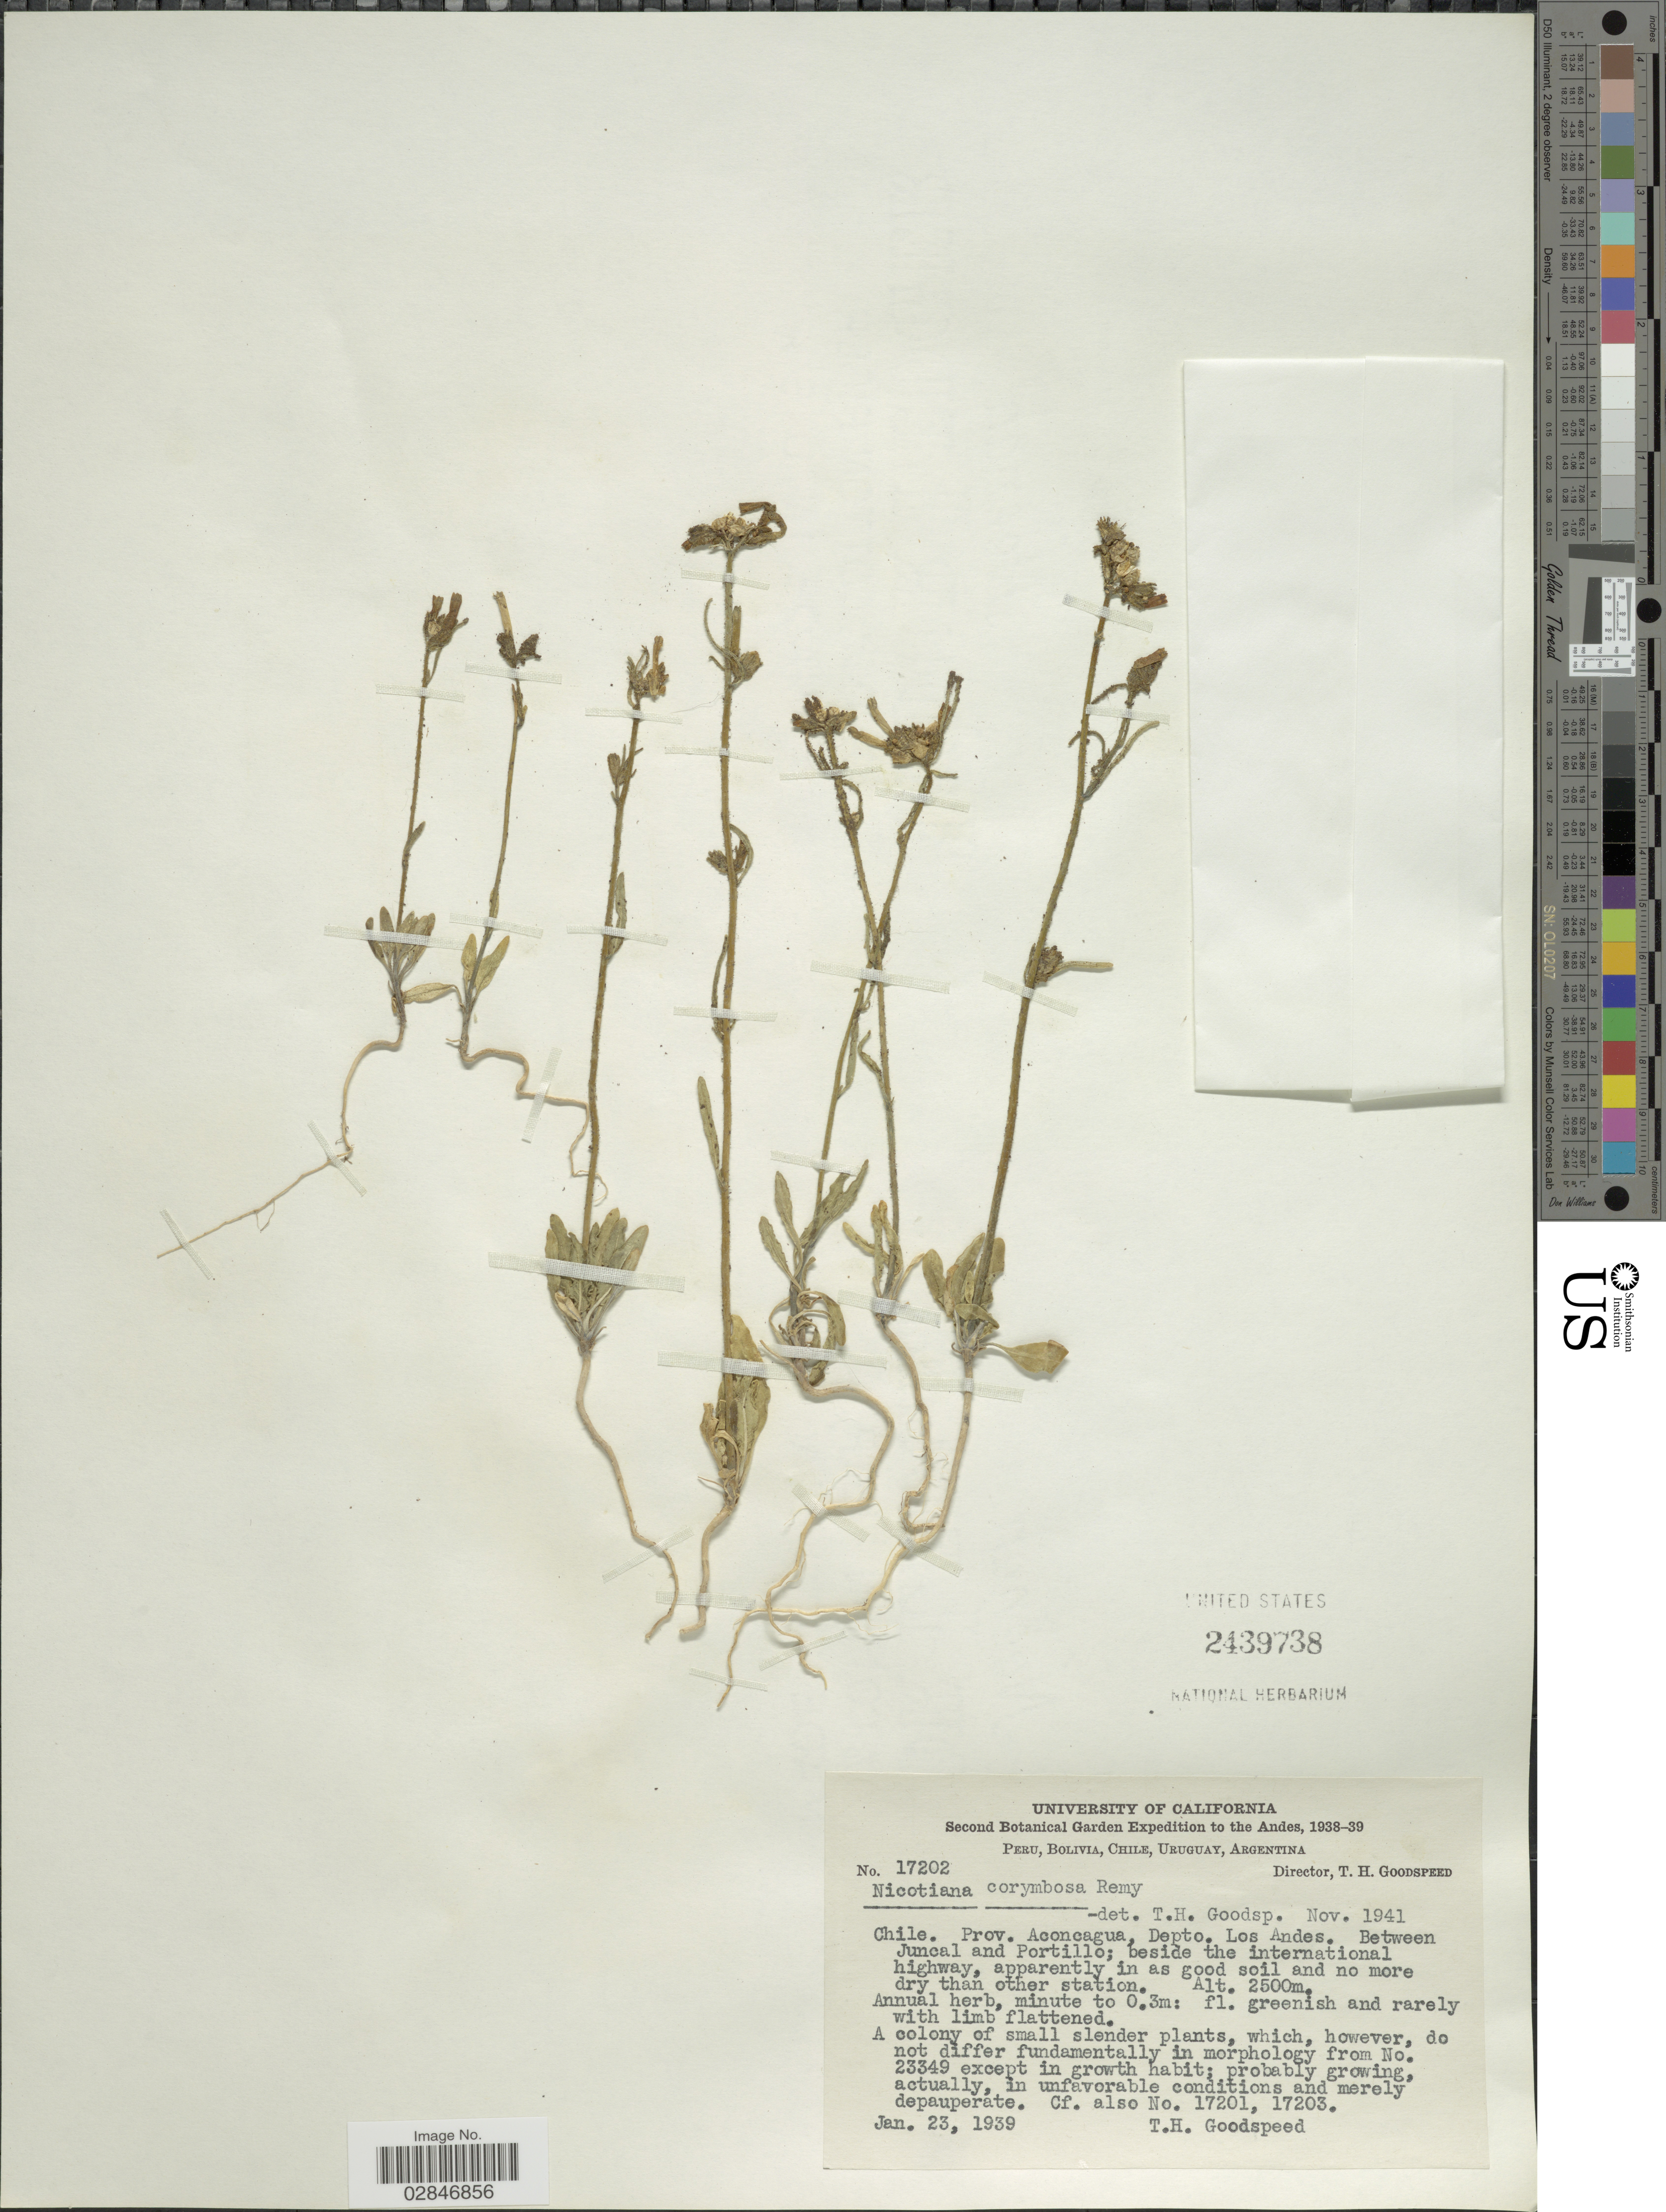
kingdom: Plantae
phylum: Tracheophyta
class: Magnoliopsida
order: Solanales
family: Solanaceae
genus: Nicotiana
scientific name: Nicotiana corymbosa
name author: J. Rémy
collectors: T. Goodspeed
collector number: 17202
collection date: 1939-01-23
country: Chile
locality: The Andes, Prov. Aconcagua, Depto. Los Andes. Between Juncal and Portillo ; beside the international highway.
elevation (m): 2500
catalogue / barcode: US 2439738